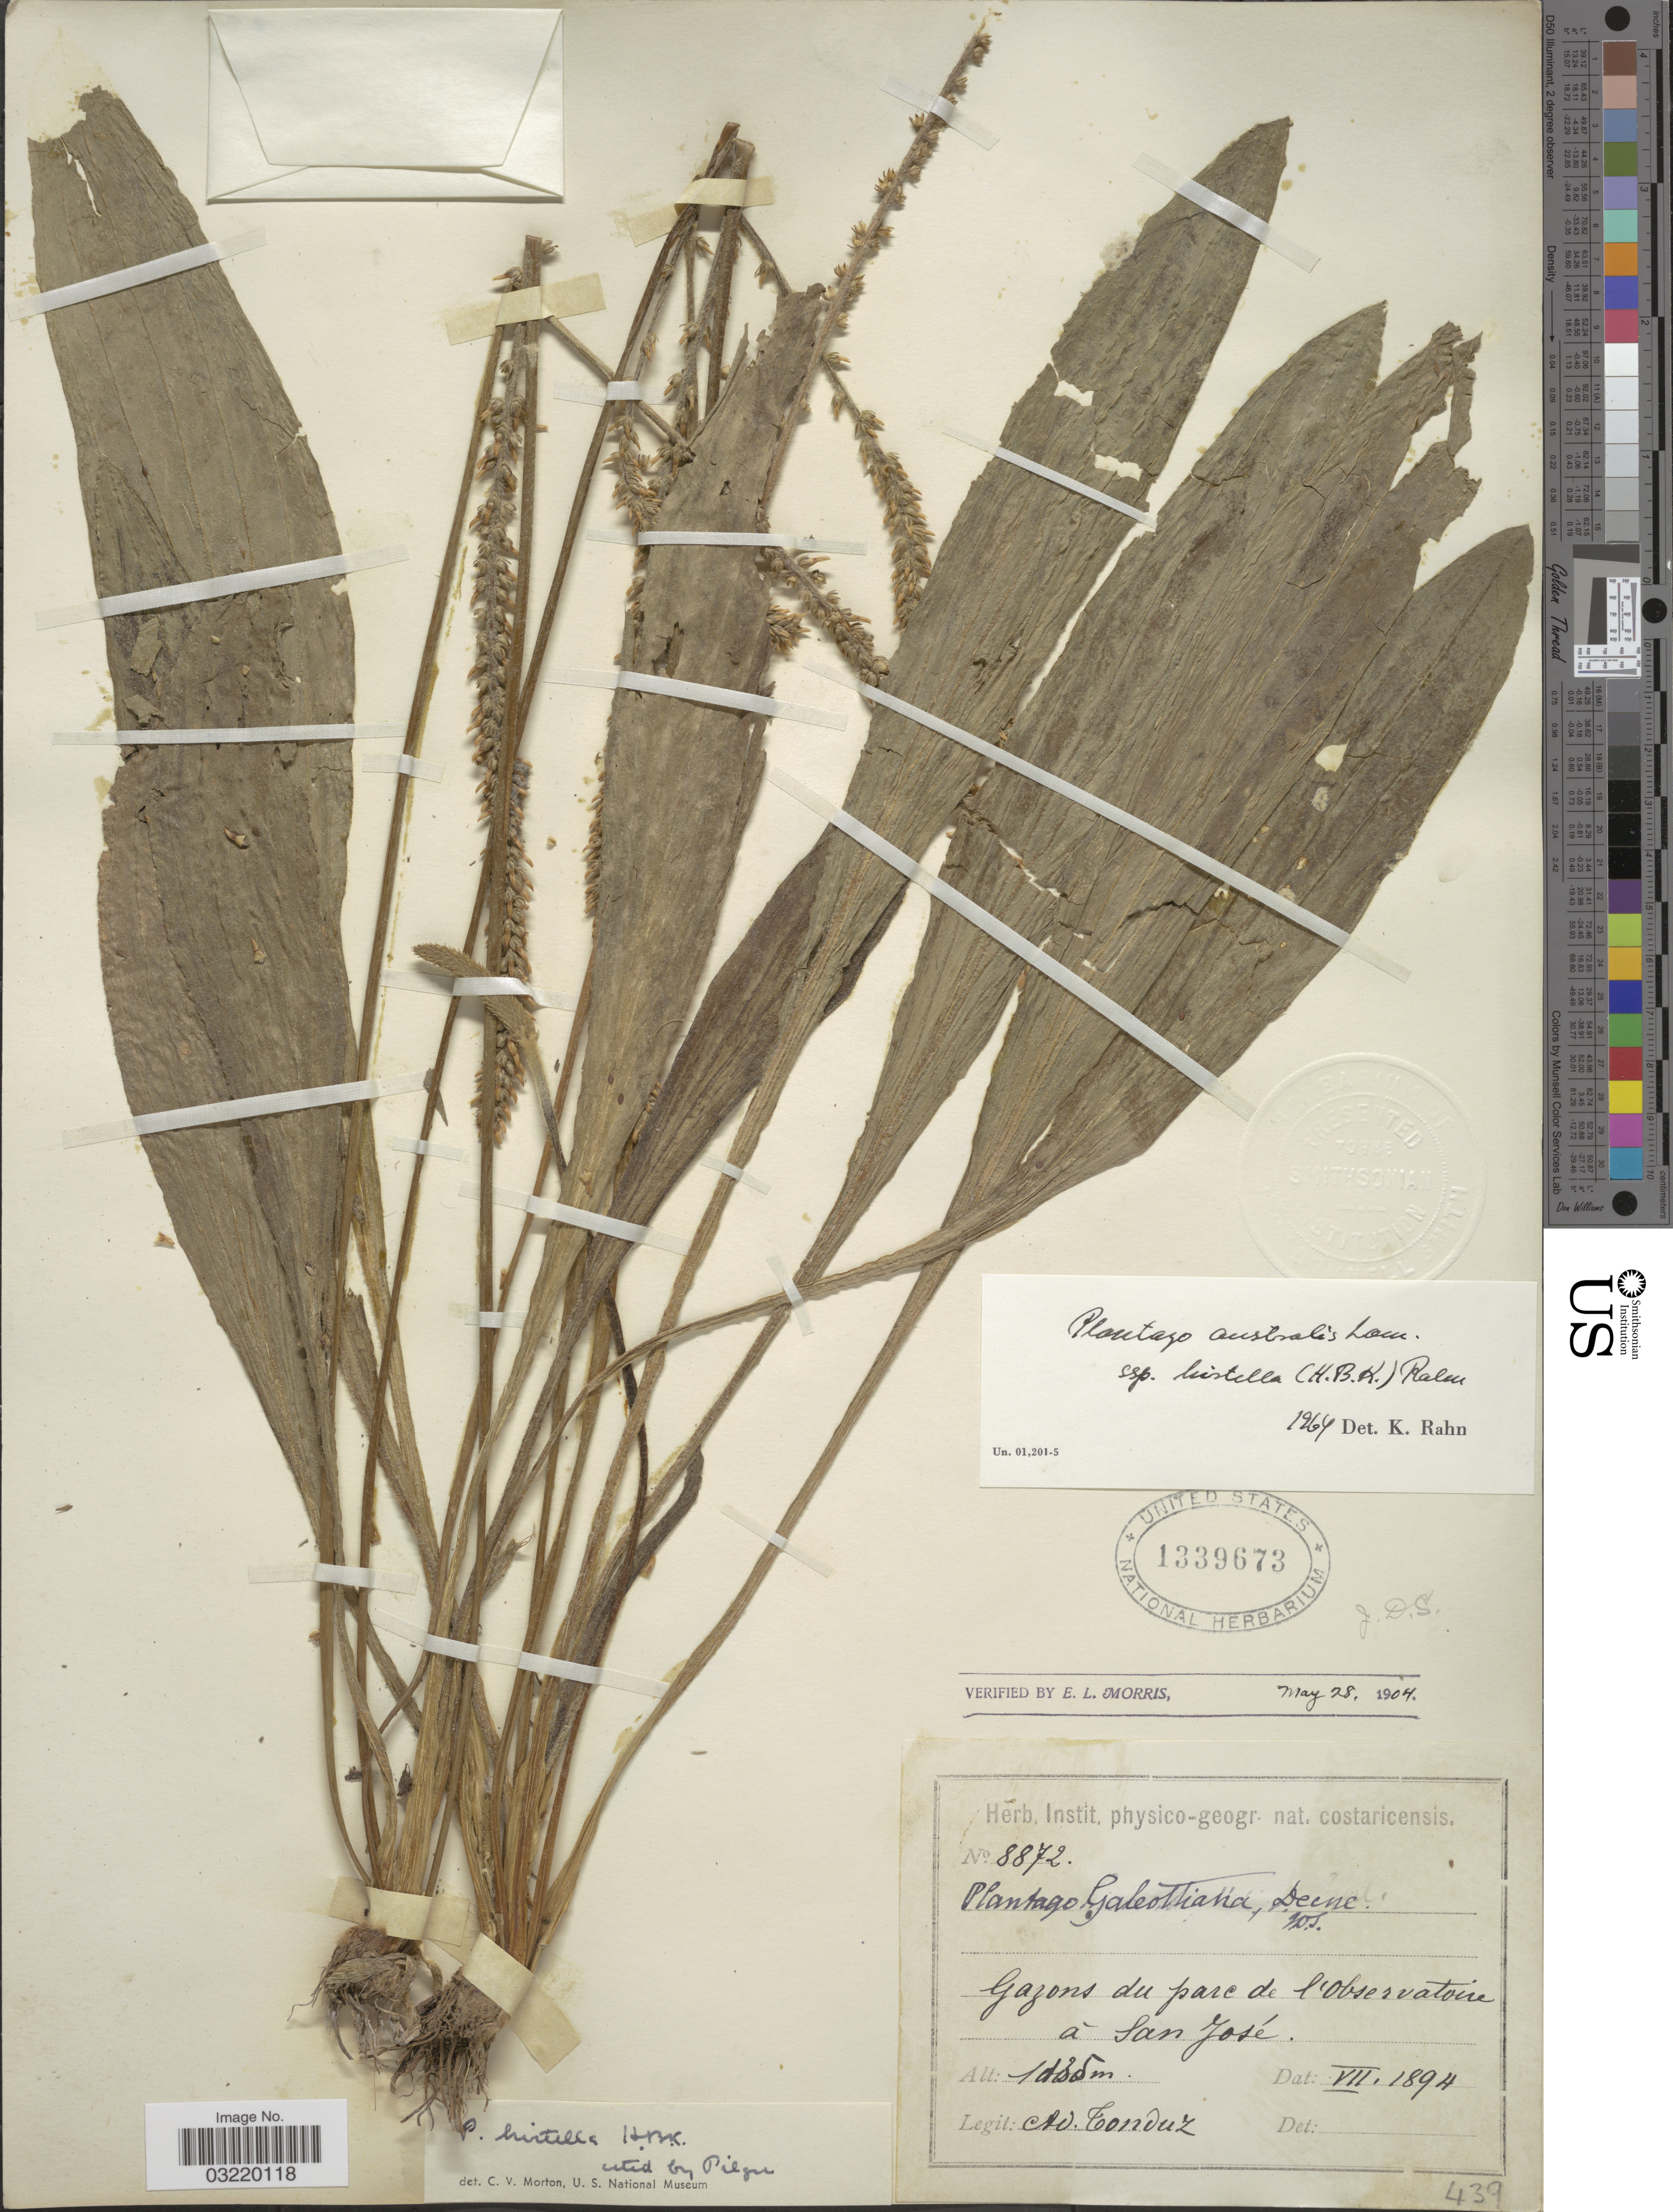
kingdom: Plantae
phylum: Tracheophyta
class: Magnoliopsida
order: Lamiales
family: Plantaginaceae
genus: Plantago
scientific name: Plantago australis subsp. hirtella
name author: (Kunth) Rahn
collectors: A. Tonduz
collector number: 8872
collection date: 1894-08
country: Costa Rica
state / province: San José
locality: Gazons du parc de l'obsercatoire á San José.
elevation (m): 1135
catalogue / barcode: US 1339673